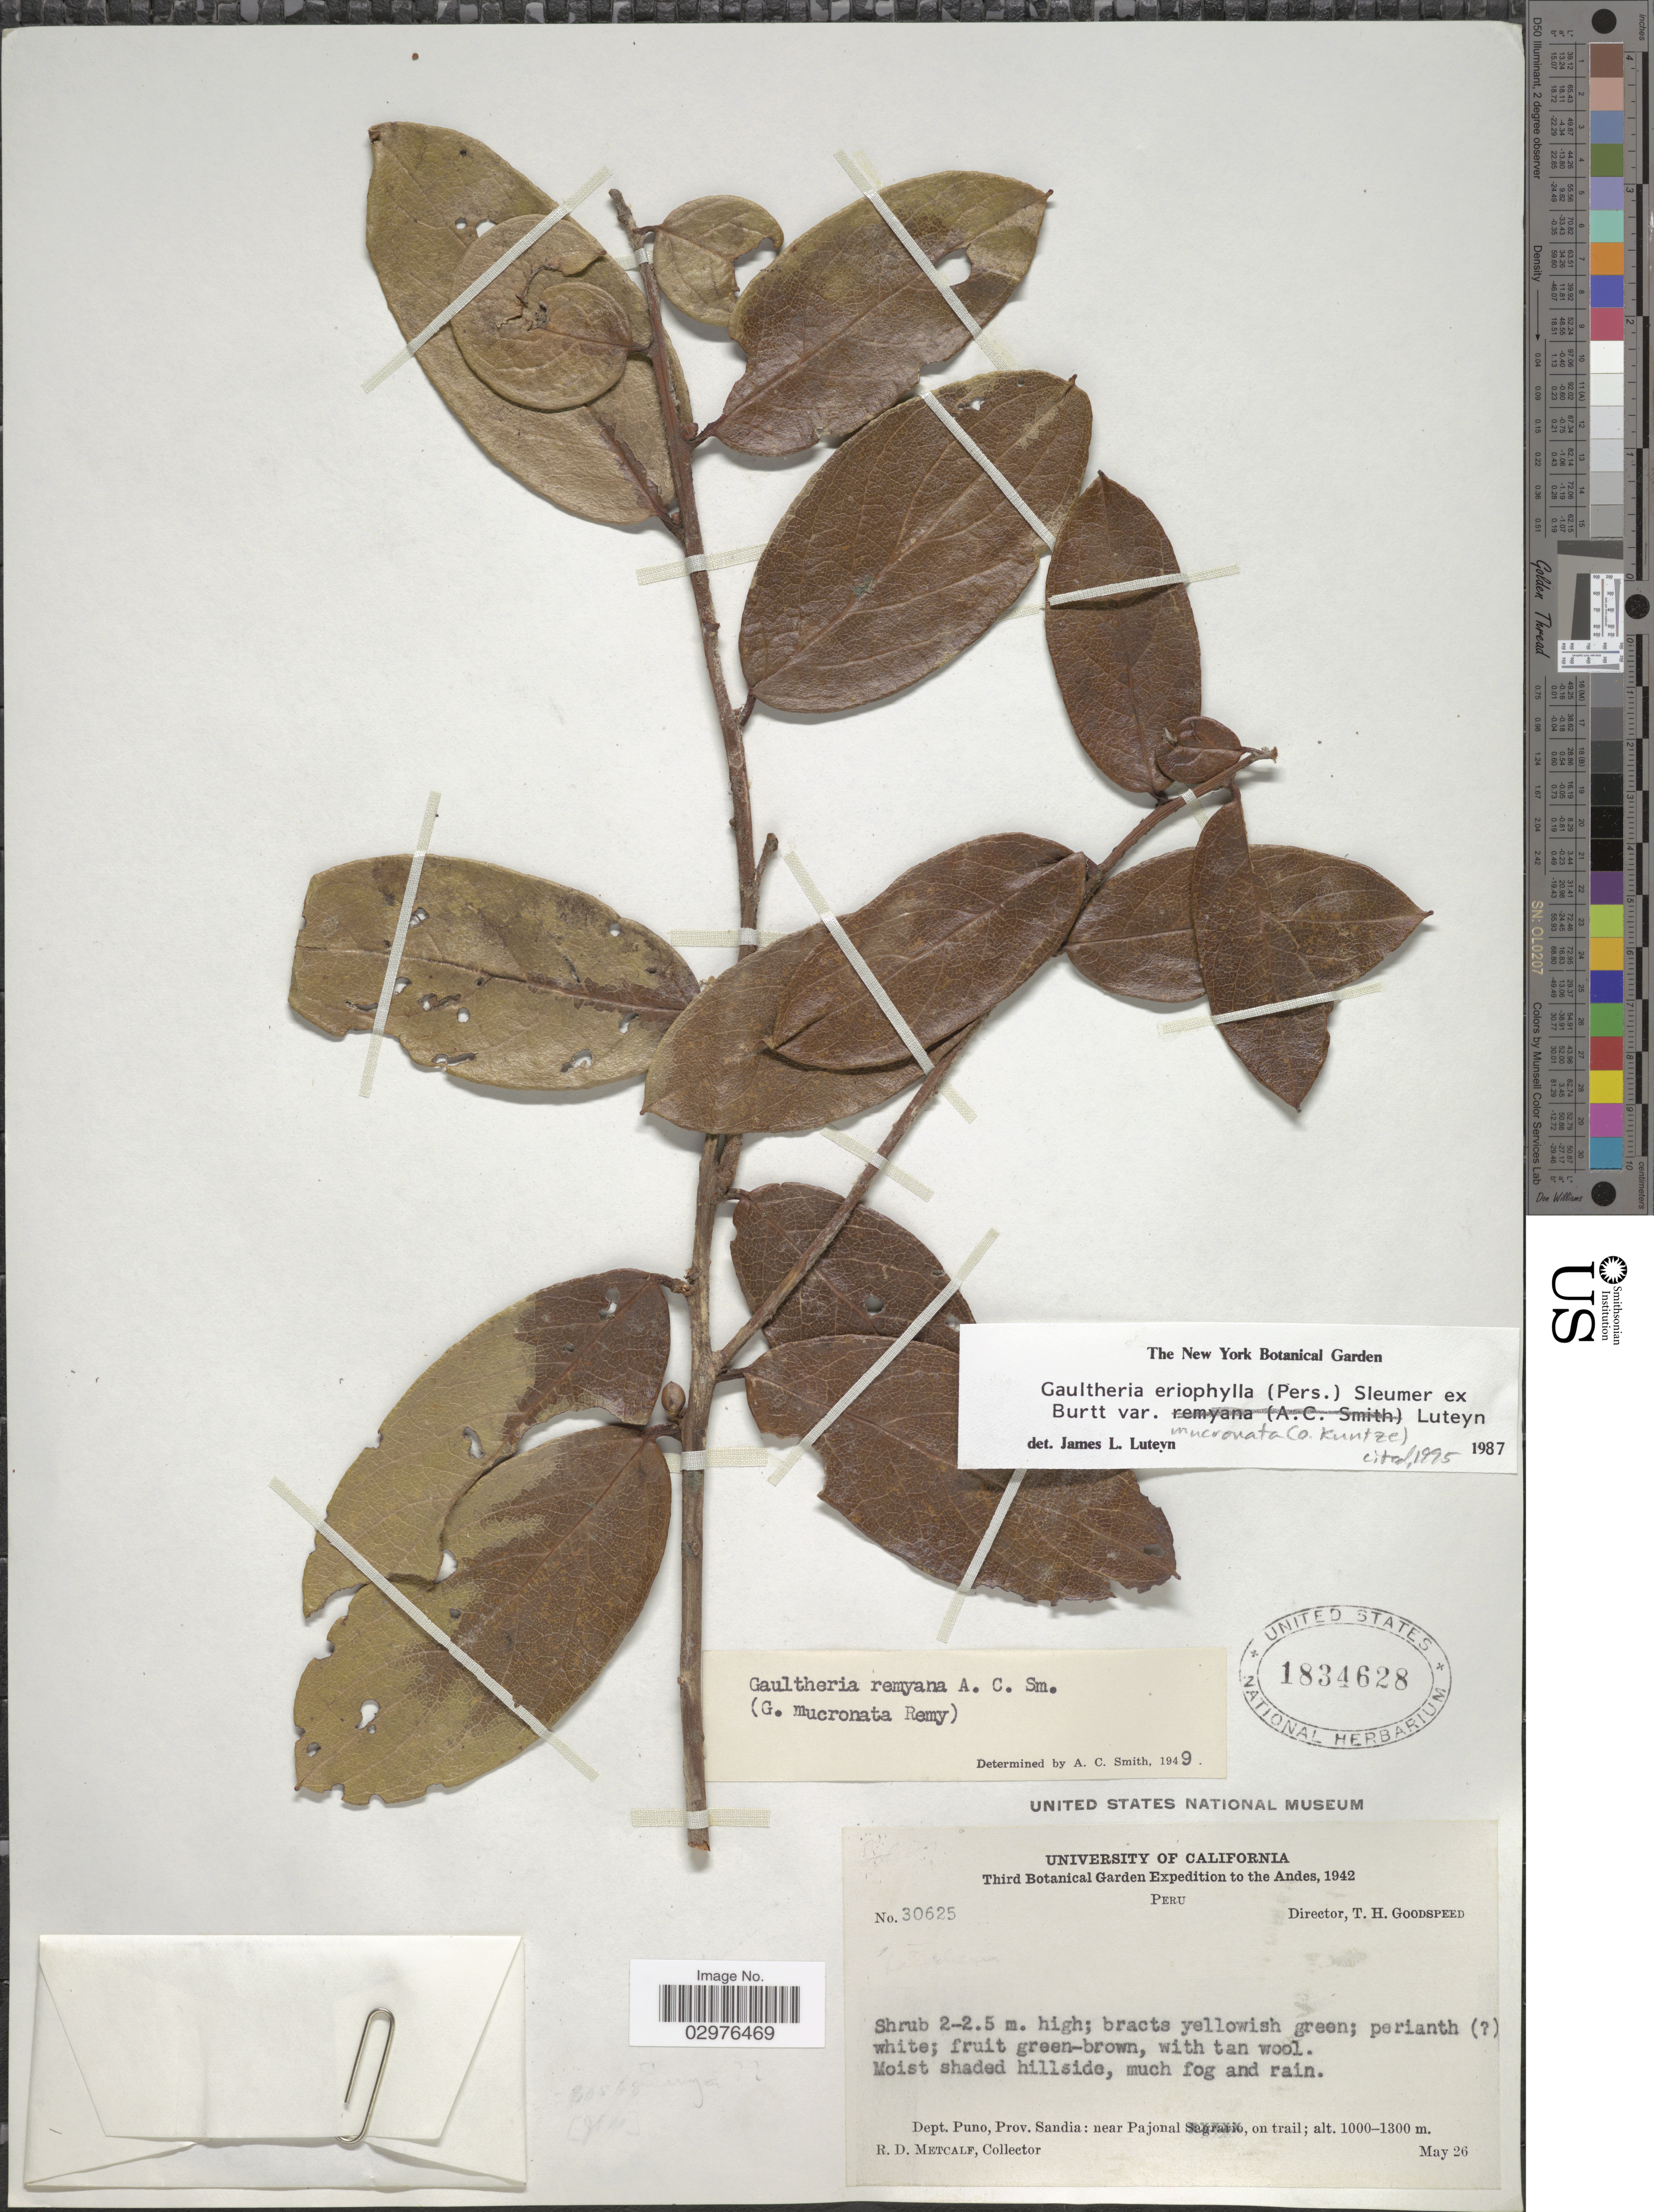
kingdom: Plantae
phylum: Tracheophyta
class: Magnoliopsida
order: Ericales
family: Ericaceae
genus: Gaultheria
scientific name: Gaultheria eriophylla var. mucronata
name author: Luteyn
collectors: R. D. Metcalf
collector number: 30625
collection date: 1942-05-26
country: Peru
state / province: Puno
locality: Andes. Dept. Puno, Prov. Sandia: near Pajonal, on trail.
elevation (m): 1000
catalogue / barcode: US 1834628